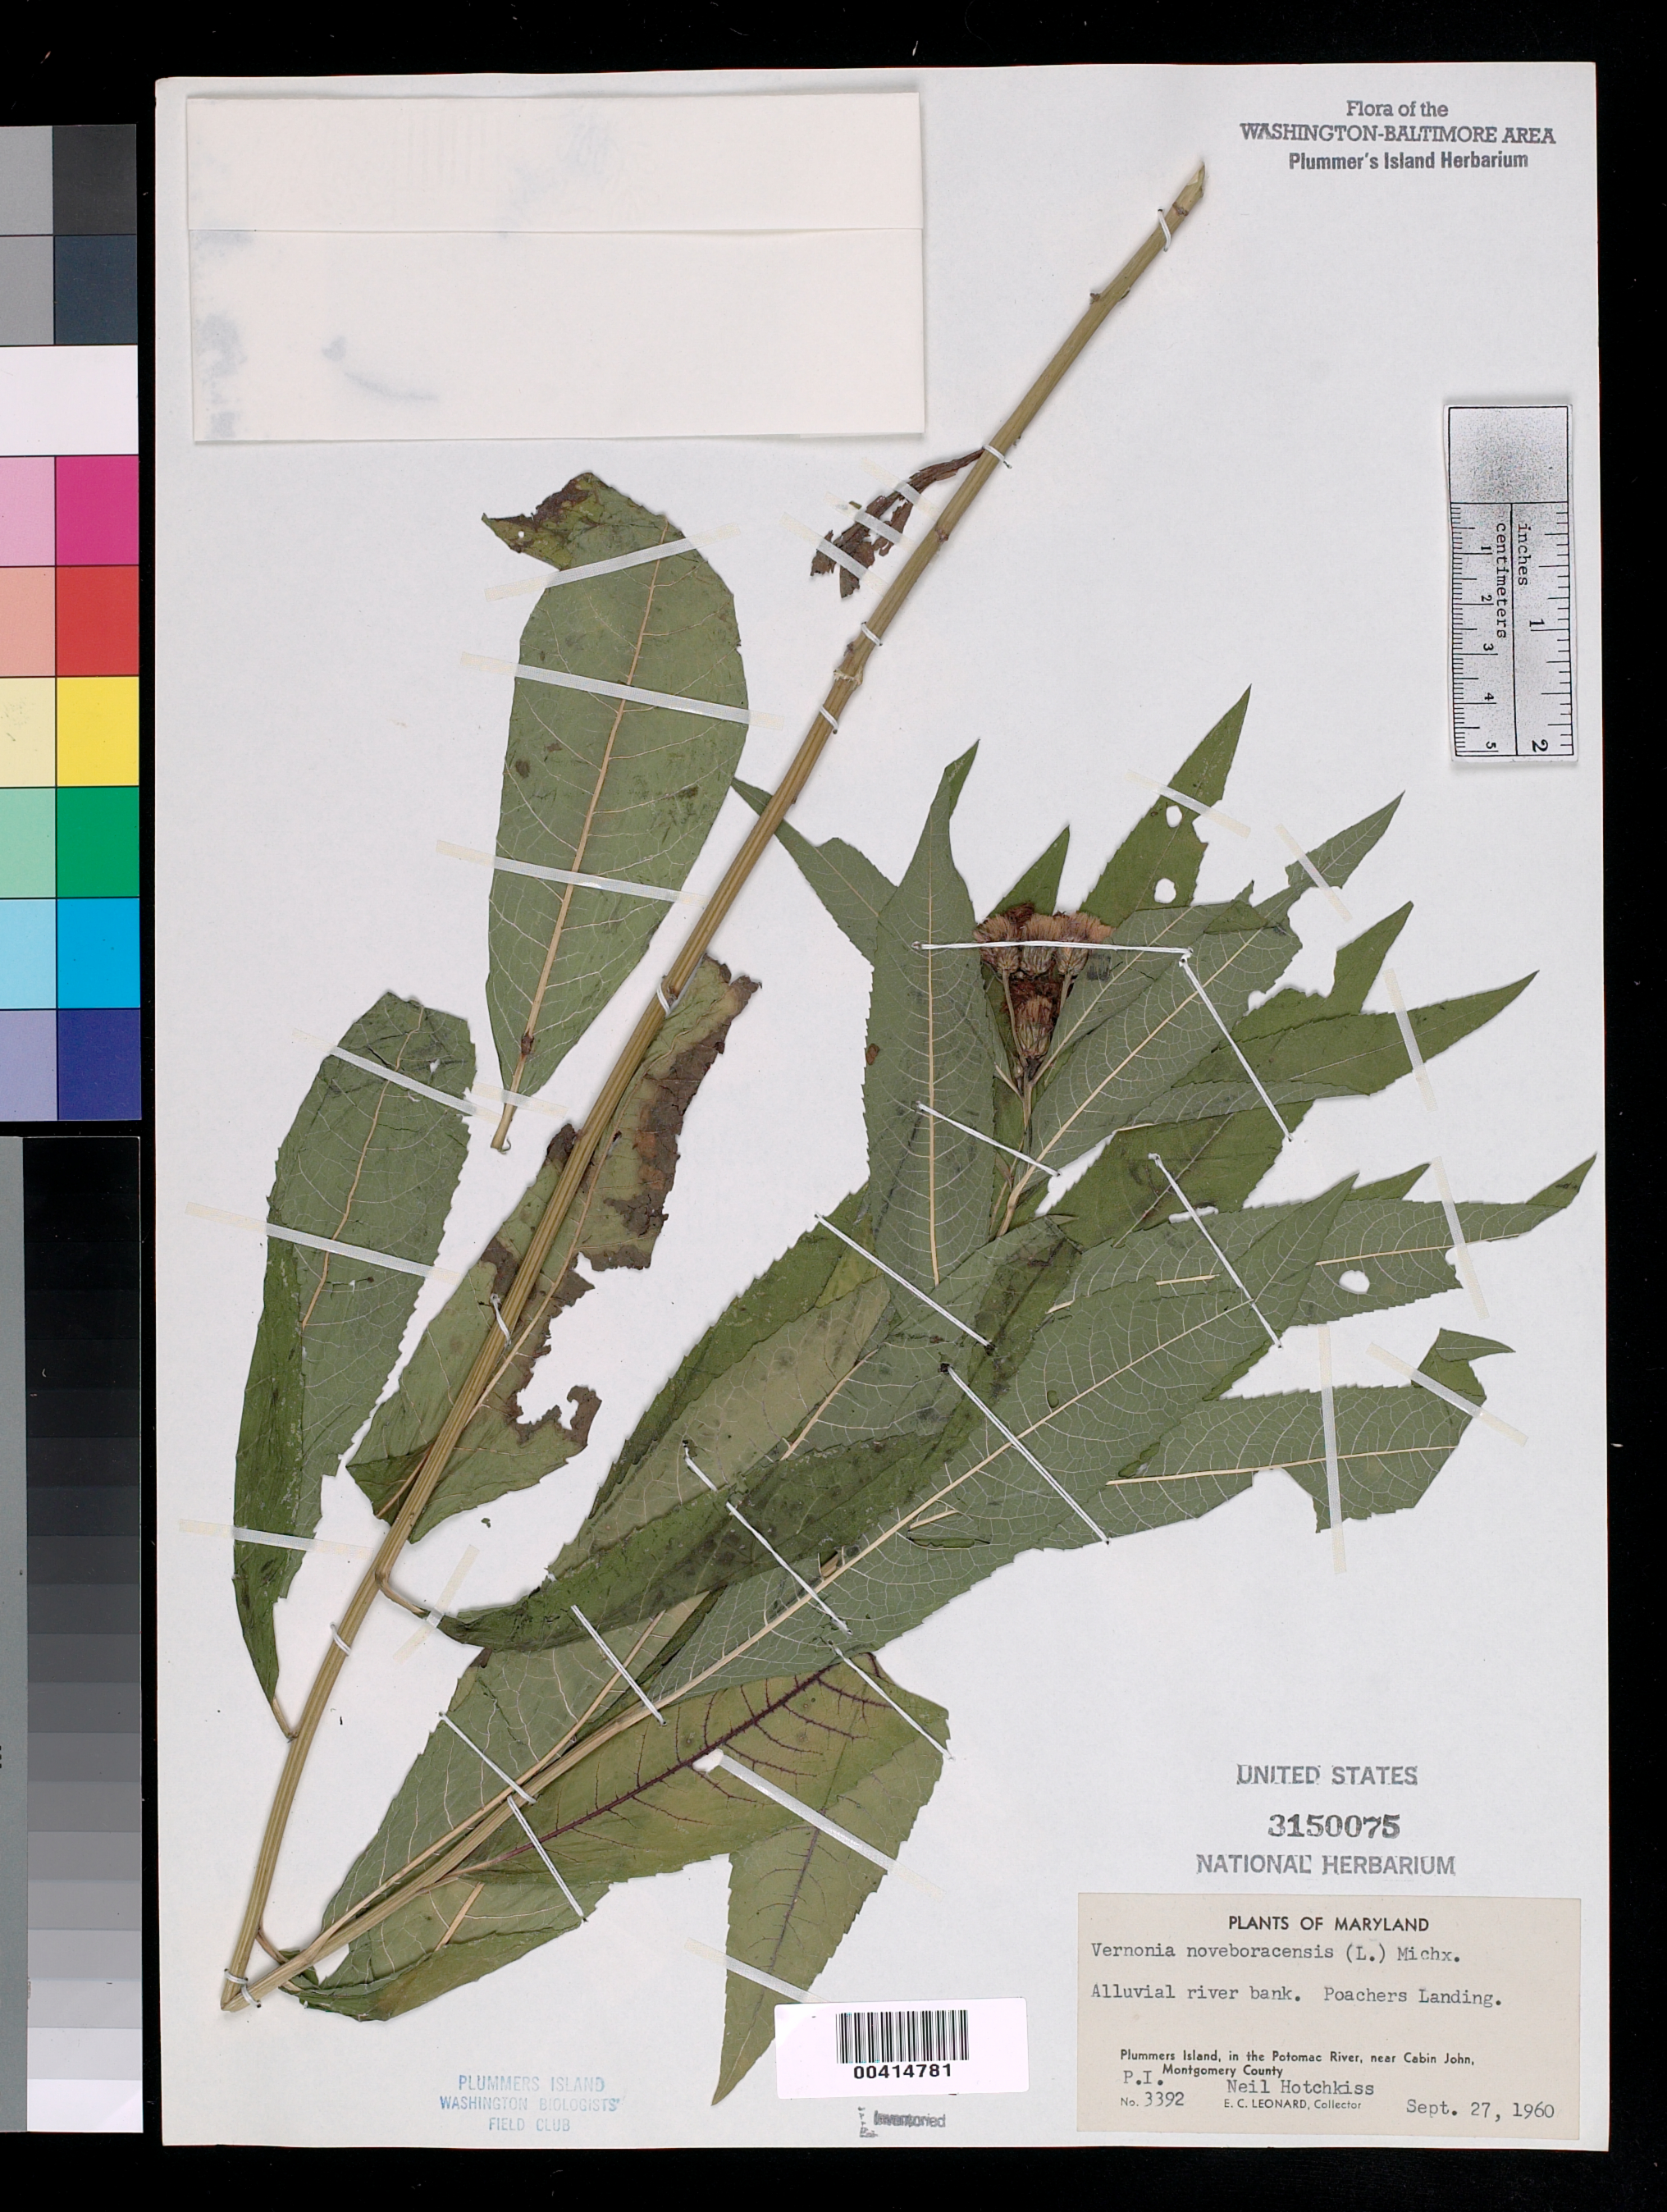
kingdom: Plantae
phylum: Tracheophyta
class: Magnoliopsida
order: Asterales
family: Asteraceae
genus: Vernonia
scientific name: Vernonia noveboracensis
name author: (L.) Michx.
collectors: E. C. Leonard & N. Hotchkiss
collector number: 3392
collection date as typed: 27 Sep 1960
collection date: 1960-09-27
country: United States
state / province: Maryland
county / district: Montgomery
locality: sandy bank of Poachers Landing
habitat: Alluvial river bank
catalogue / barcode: US 3150075